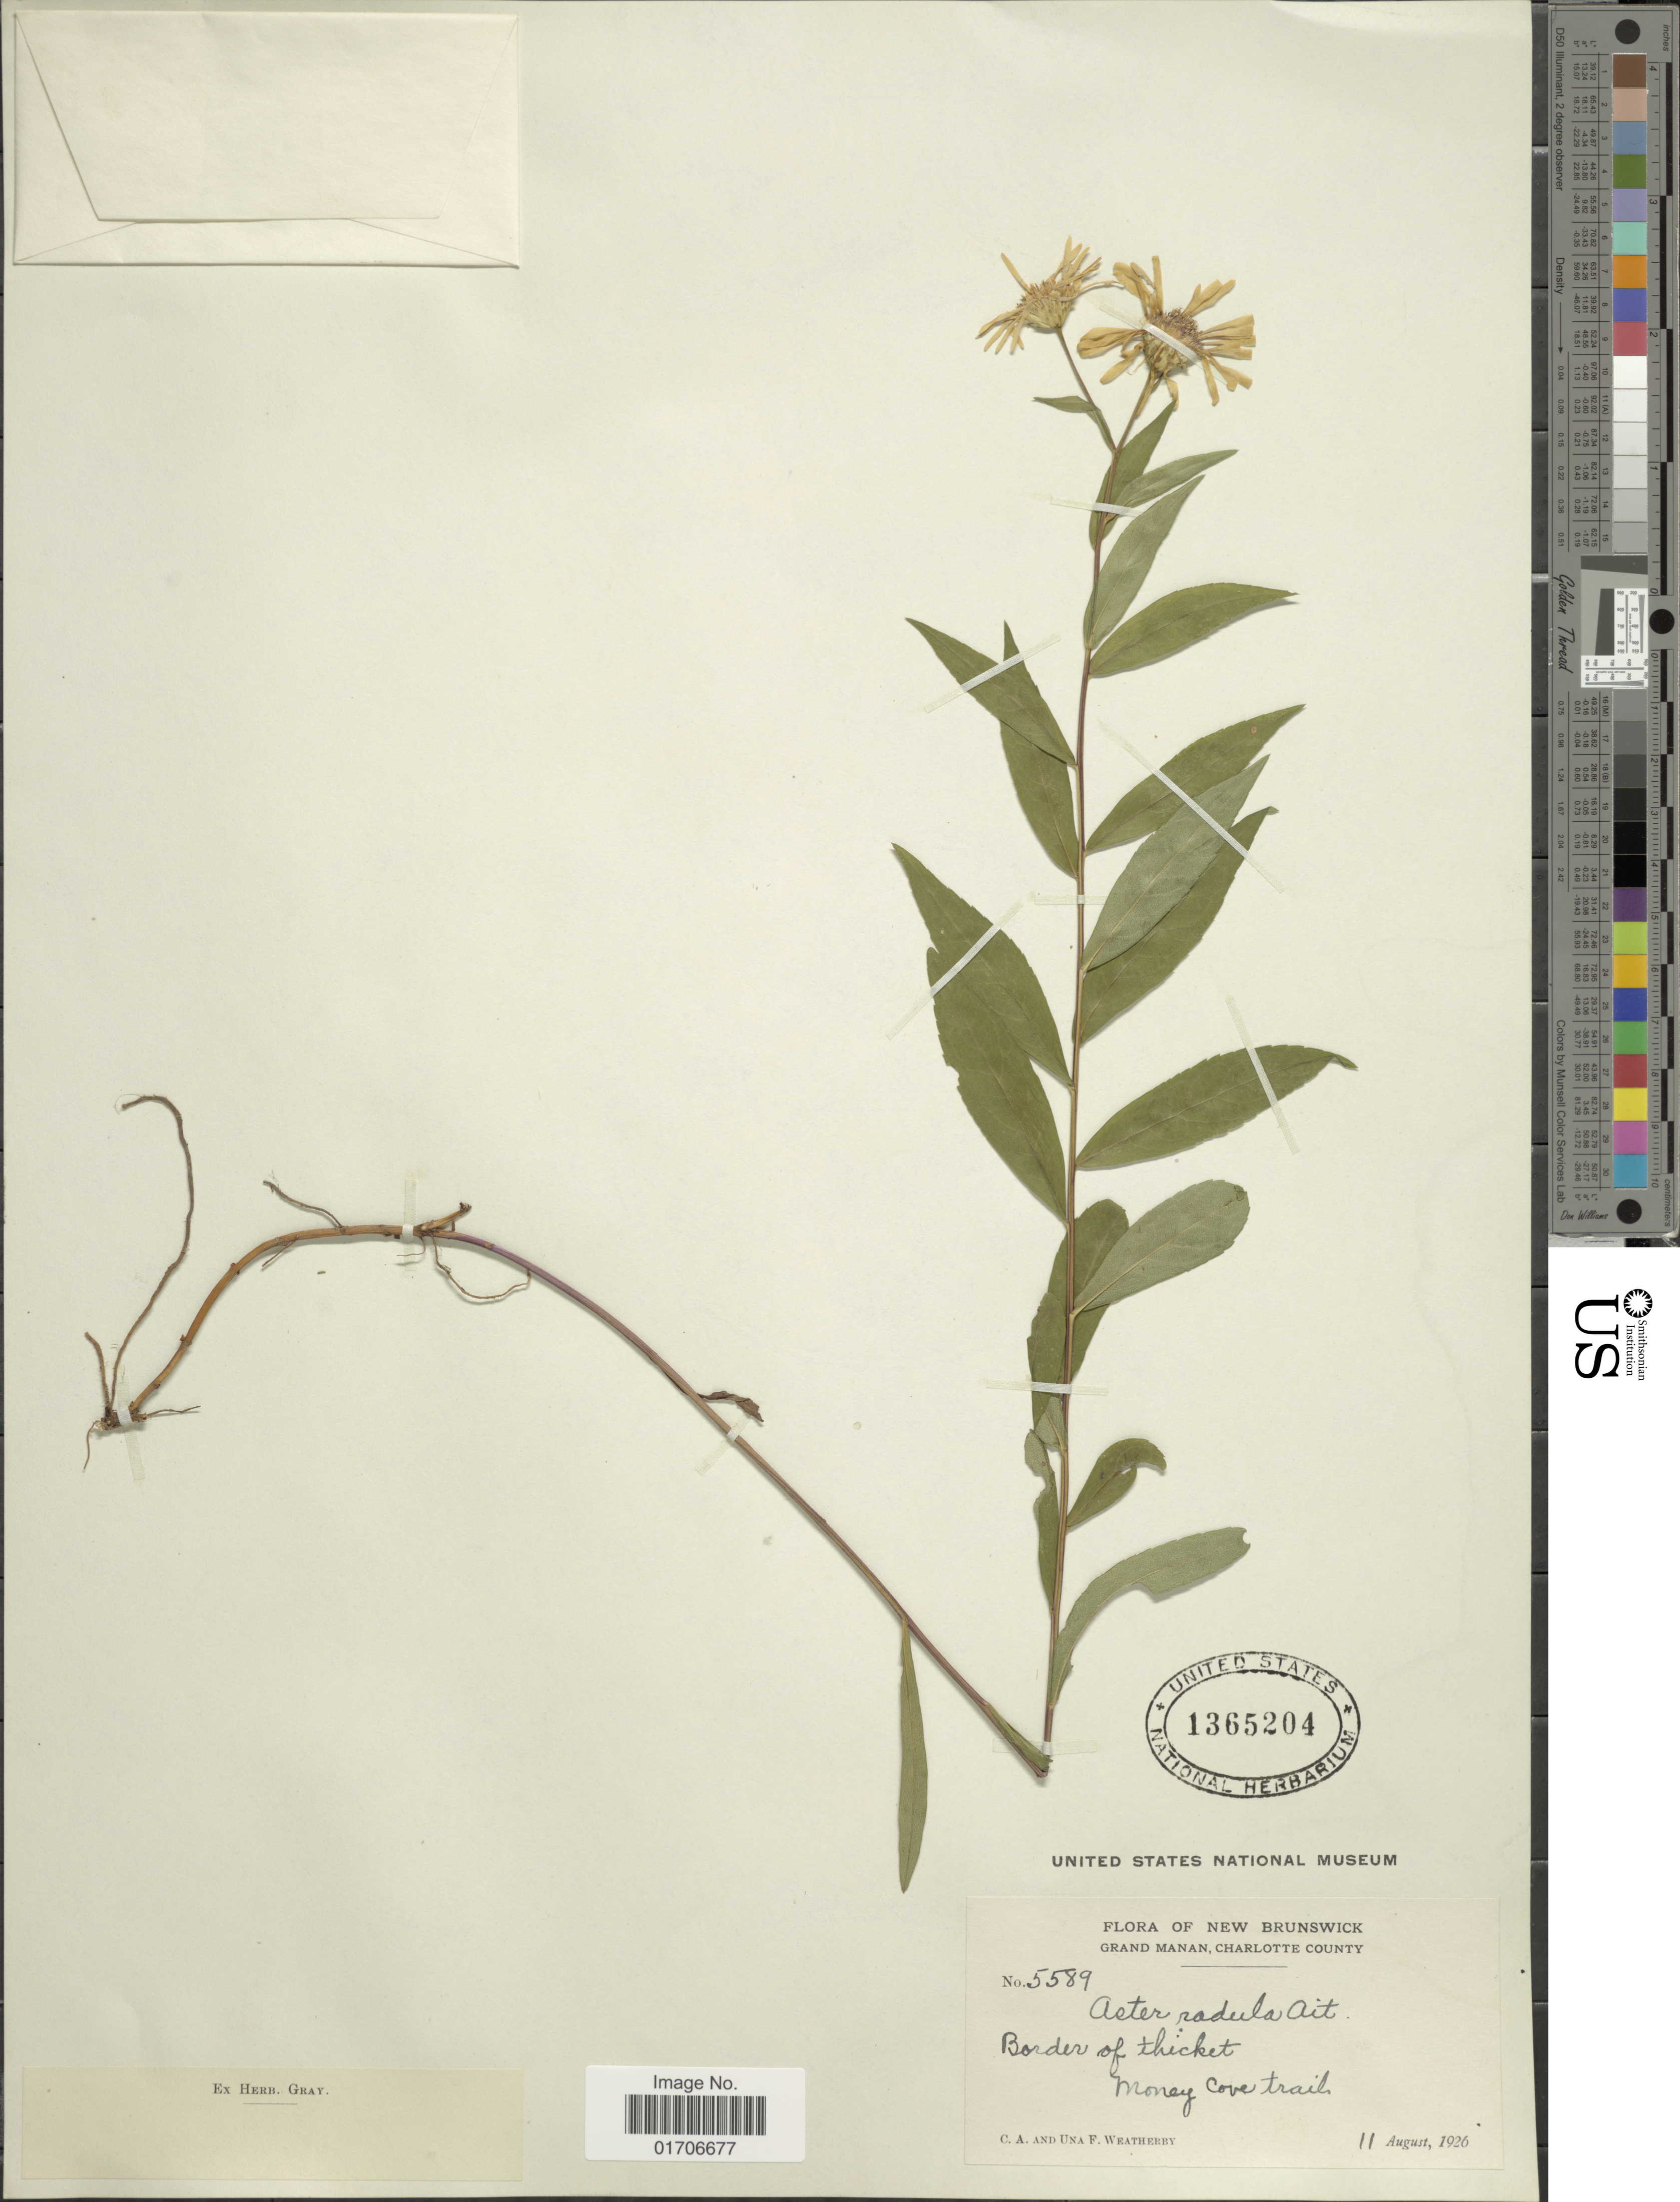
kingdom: Plantae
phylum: Tracheophyta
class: Magnoliopsida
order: Asterales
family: Asteraceae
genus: Eurybia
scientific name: Eurybia radula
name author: (Aiton) G.L. Nesom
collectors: C. A. Weatherby & U. Weatherby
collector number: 5589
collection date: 1926-08-11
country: Canada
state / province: New Brunswick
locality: Grand Manan, Charlotte County. Border of thicket, Money Cove trail.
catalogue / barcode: US 1365204